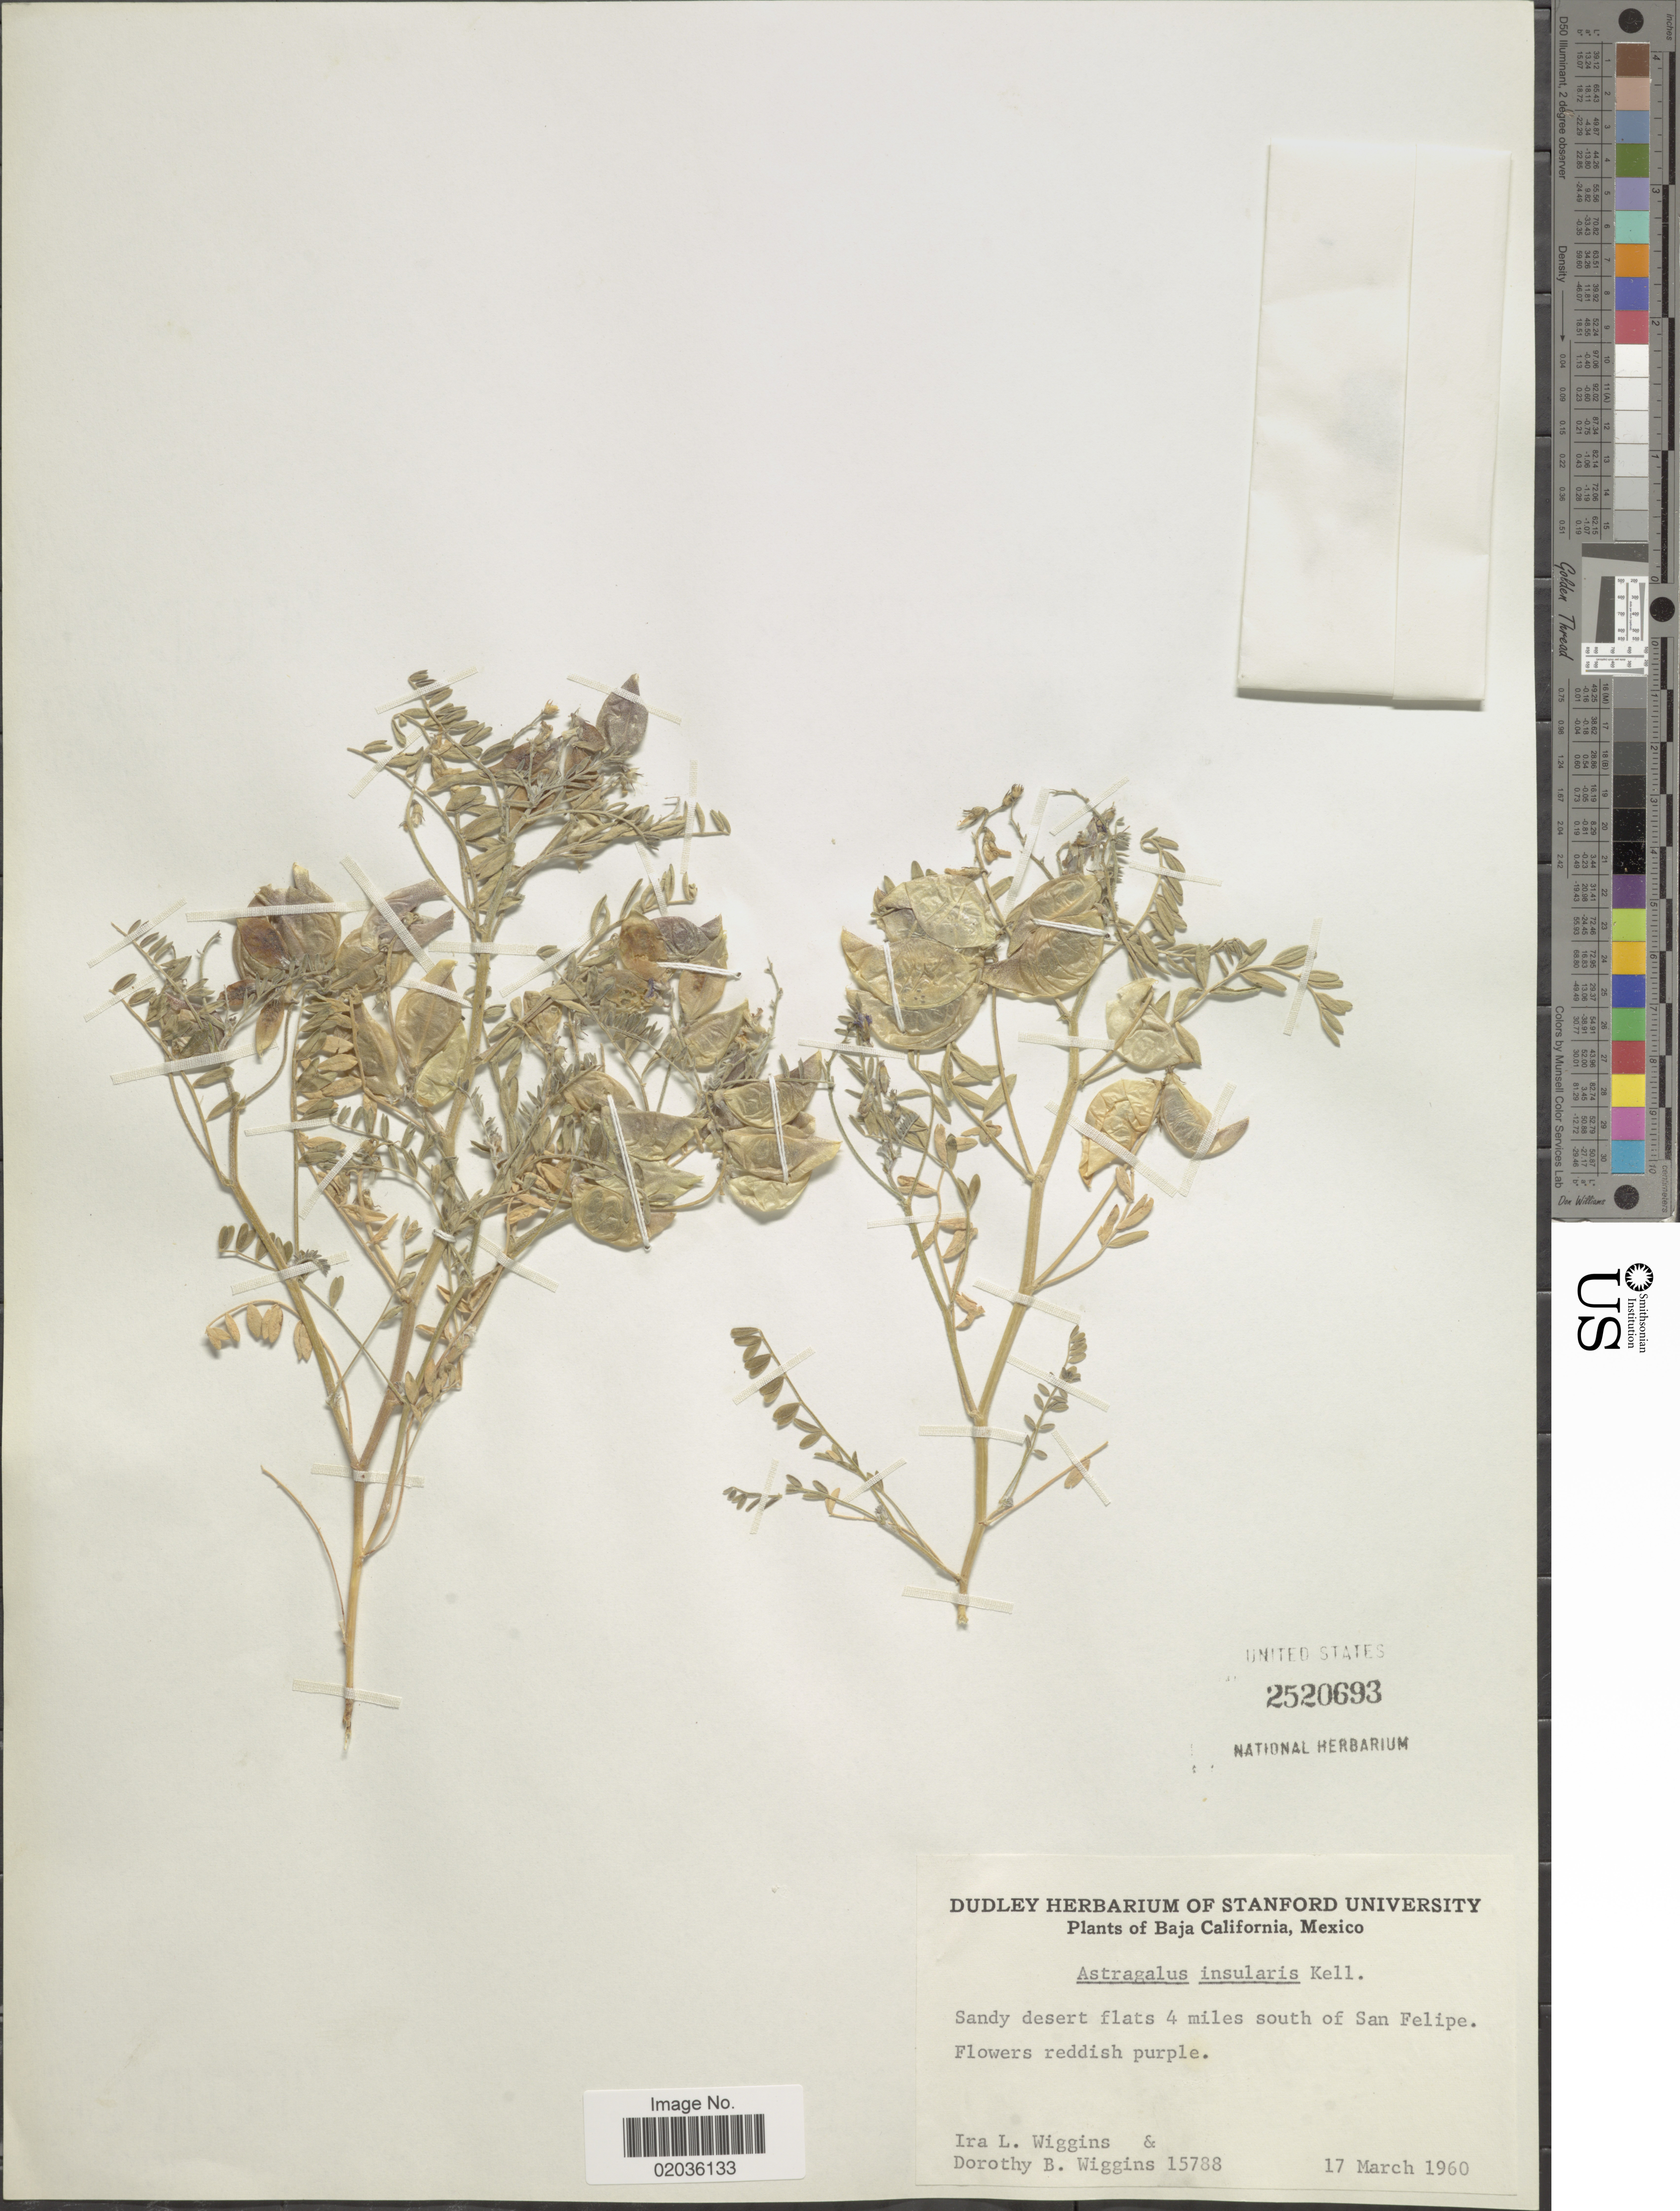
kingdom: Plantae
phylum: Tracheophyta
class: Magnoliopsida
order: Fabales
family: Fabaceae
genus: Astragalus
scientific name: Astragalus insularis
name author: Kellogg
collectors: I. L. Wiggins & D. B. Wiggins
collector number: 15788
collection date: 1960-03-17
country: Mexico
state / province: Baja California Norte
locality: Sandy desert flats 4 miles south of San Felipe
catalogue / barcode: US 2520693